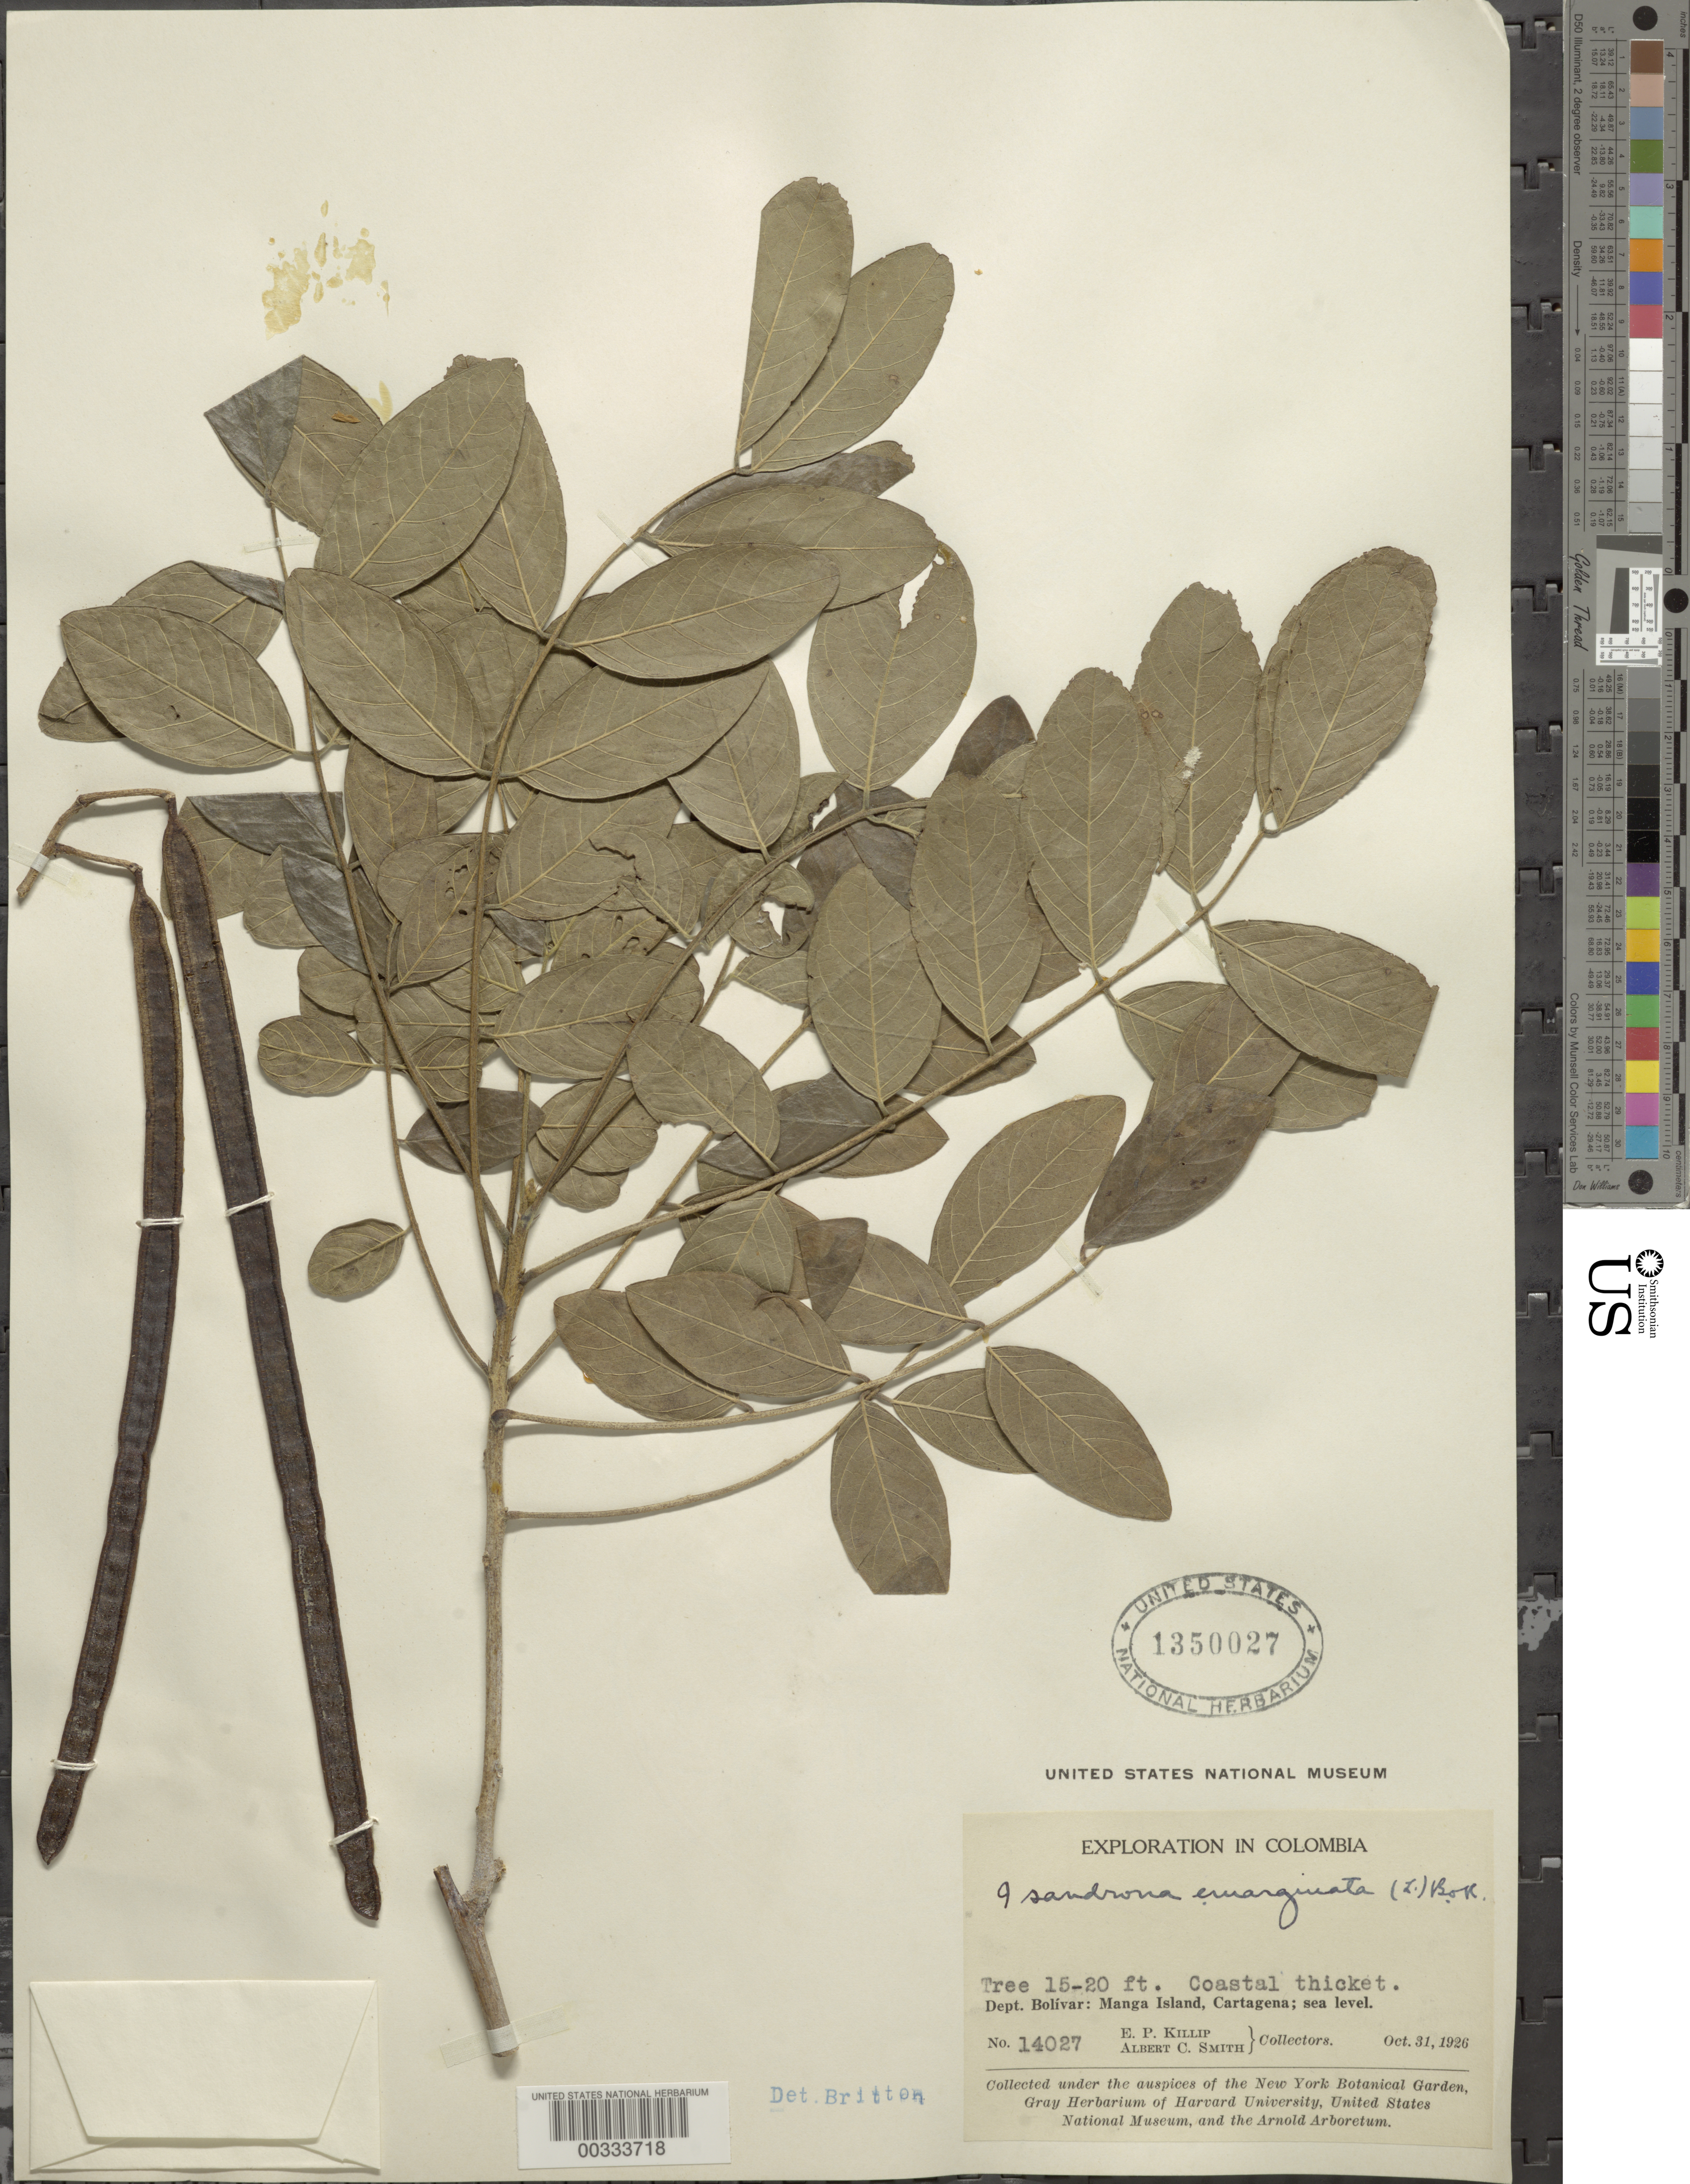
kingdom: Plantae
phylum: Tracheophyta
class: Magnoliopsida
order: Fabales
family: Fabaceae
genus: Senna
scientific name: Senna atomaria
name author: (L.) H.S. Irwin & Barneby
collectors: E. P. Killip & A. C. Smith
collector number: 14027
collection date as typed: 31 Oct 1926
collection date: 1926-10-31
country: Colombia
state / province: Bolívar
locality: Manga Island, Cartagena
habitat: Coastal thicket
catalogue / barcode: US 1350027